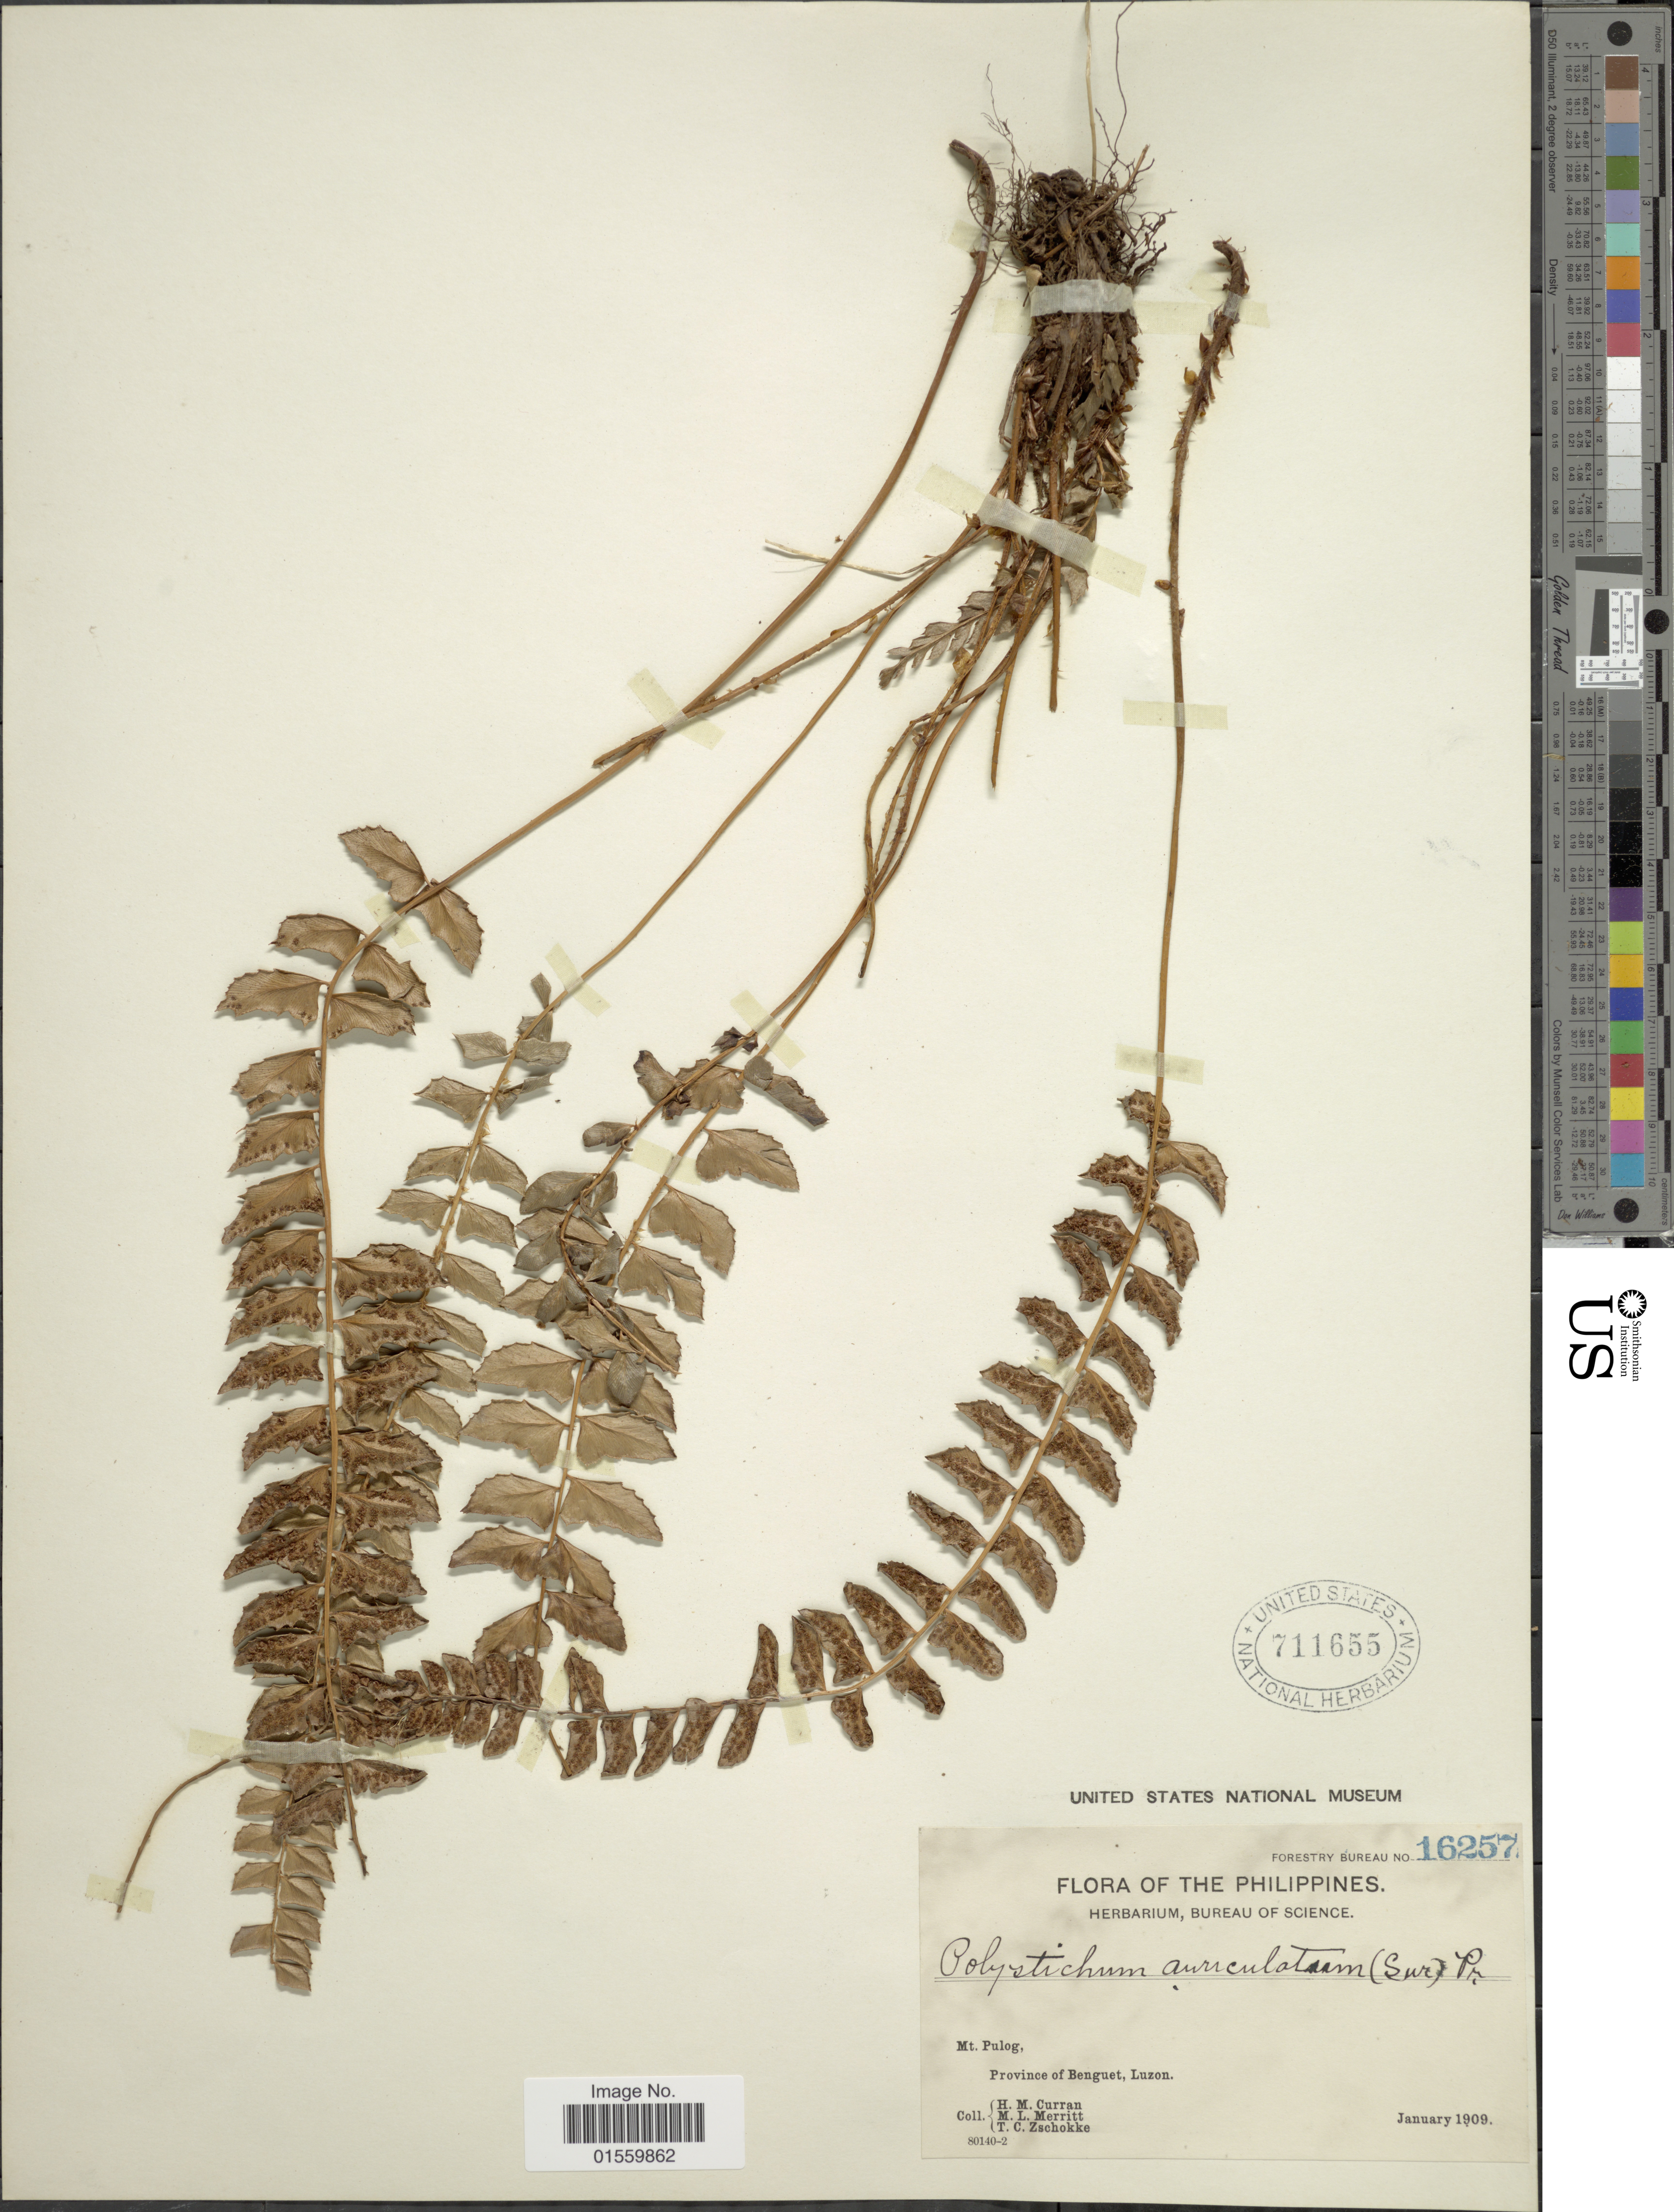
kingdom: Plantae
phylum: Tracheophyta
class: Polypodiopsida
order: Polypodiales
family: Dryopteridaceae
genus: Polystichum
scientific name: Polystichum deltodon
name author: (Baker) Diels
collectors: H. M. Curran, M. L. Merritt & T. C. Zschokke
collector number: Forestry Bureau 16257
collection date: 1909-01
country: Philippines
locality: Mt. Pulog, Province of Benguet, Luzon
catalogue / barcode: US 711655